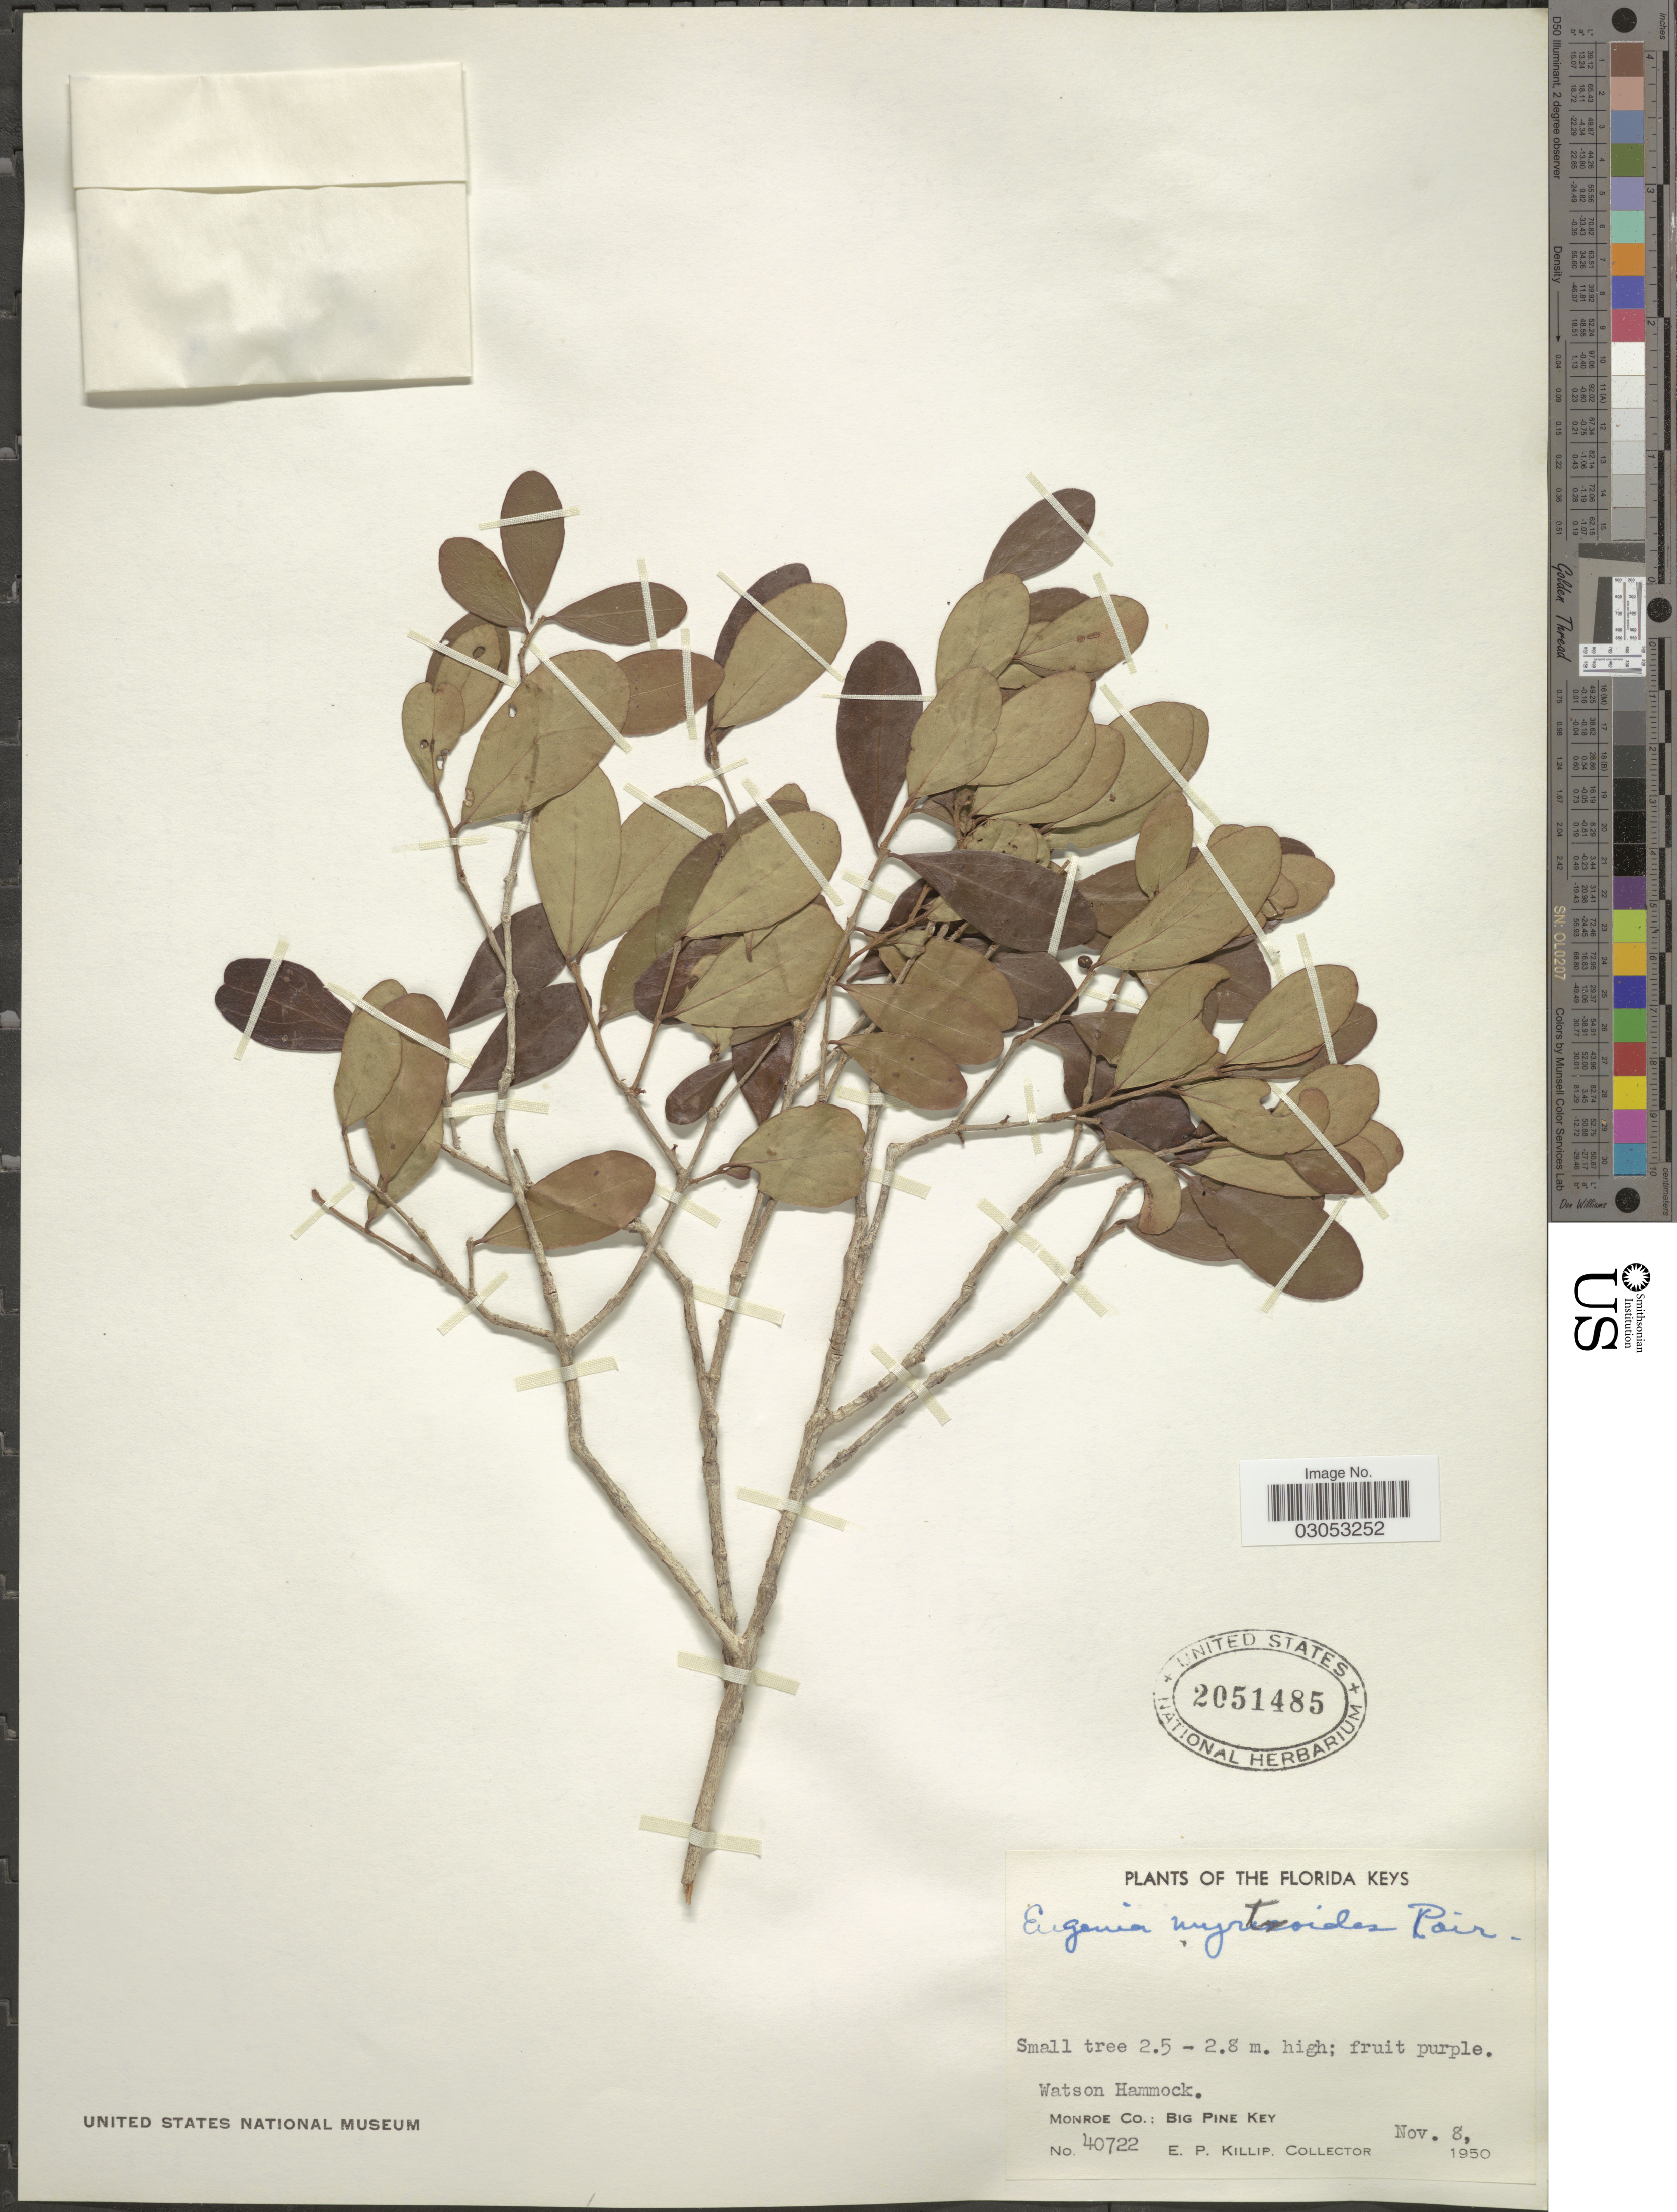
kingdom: Plantae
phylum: Tracheophyta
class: Magnoliopsida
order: Myrtales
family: Myrtaceae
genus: Eugenia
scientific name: Eugenia foetida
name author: Pers.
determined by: Strong, Mark T., (BOT), Smithsonian Institution - National Museum of Natural History (UNITED STATES)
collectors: E. P. Killip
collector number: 40722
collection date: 1950-11-08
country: United States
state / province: Florida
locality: The Florida Keys, Watson Hammock, Monroe Co.: Big Pine Key.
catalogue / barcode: US 2051485